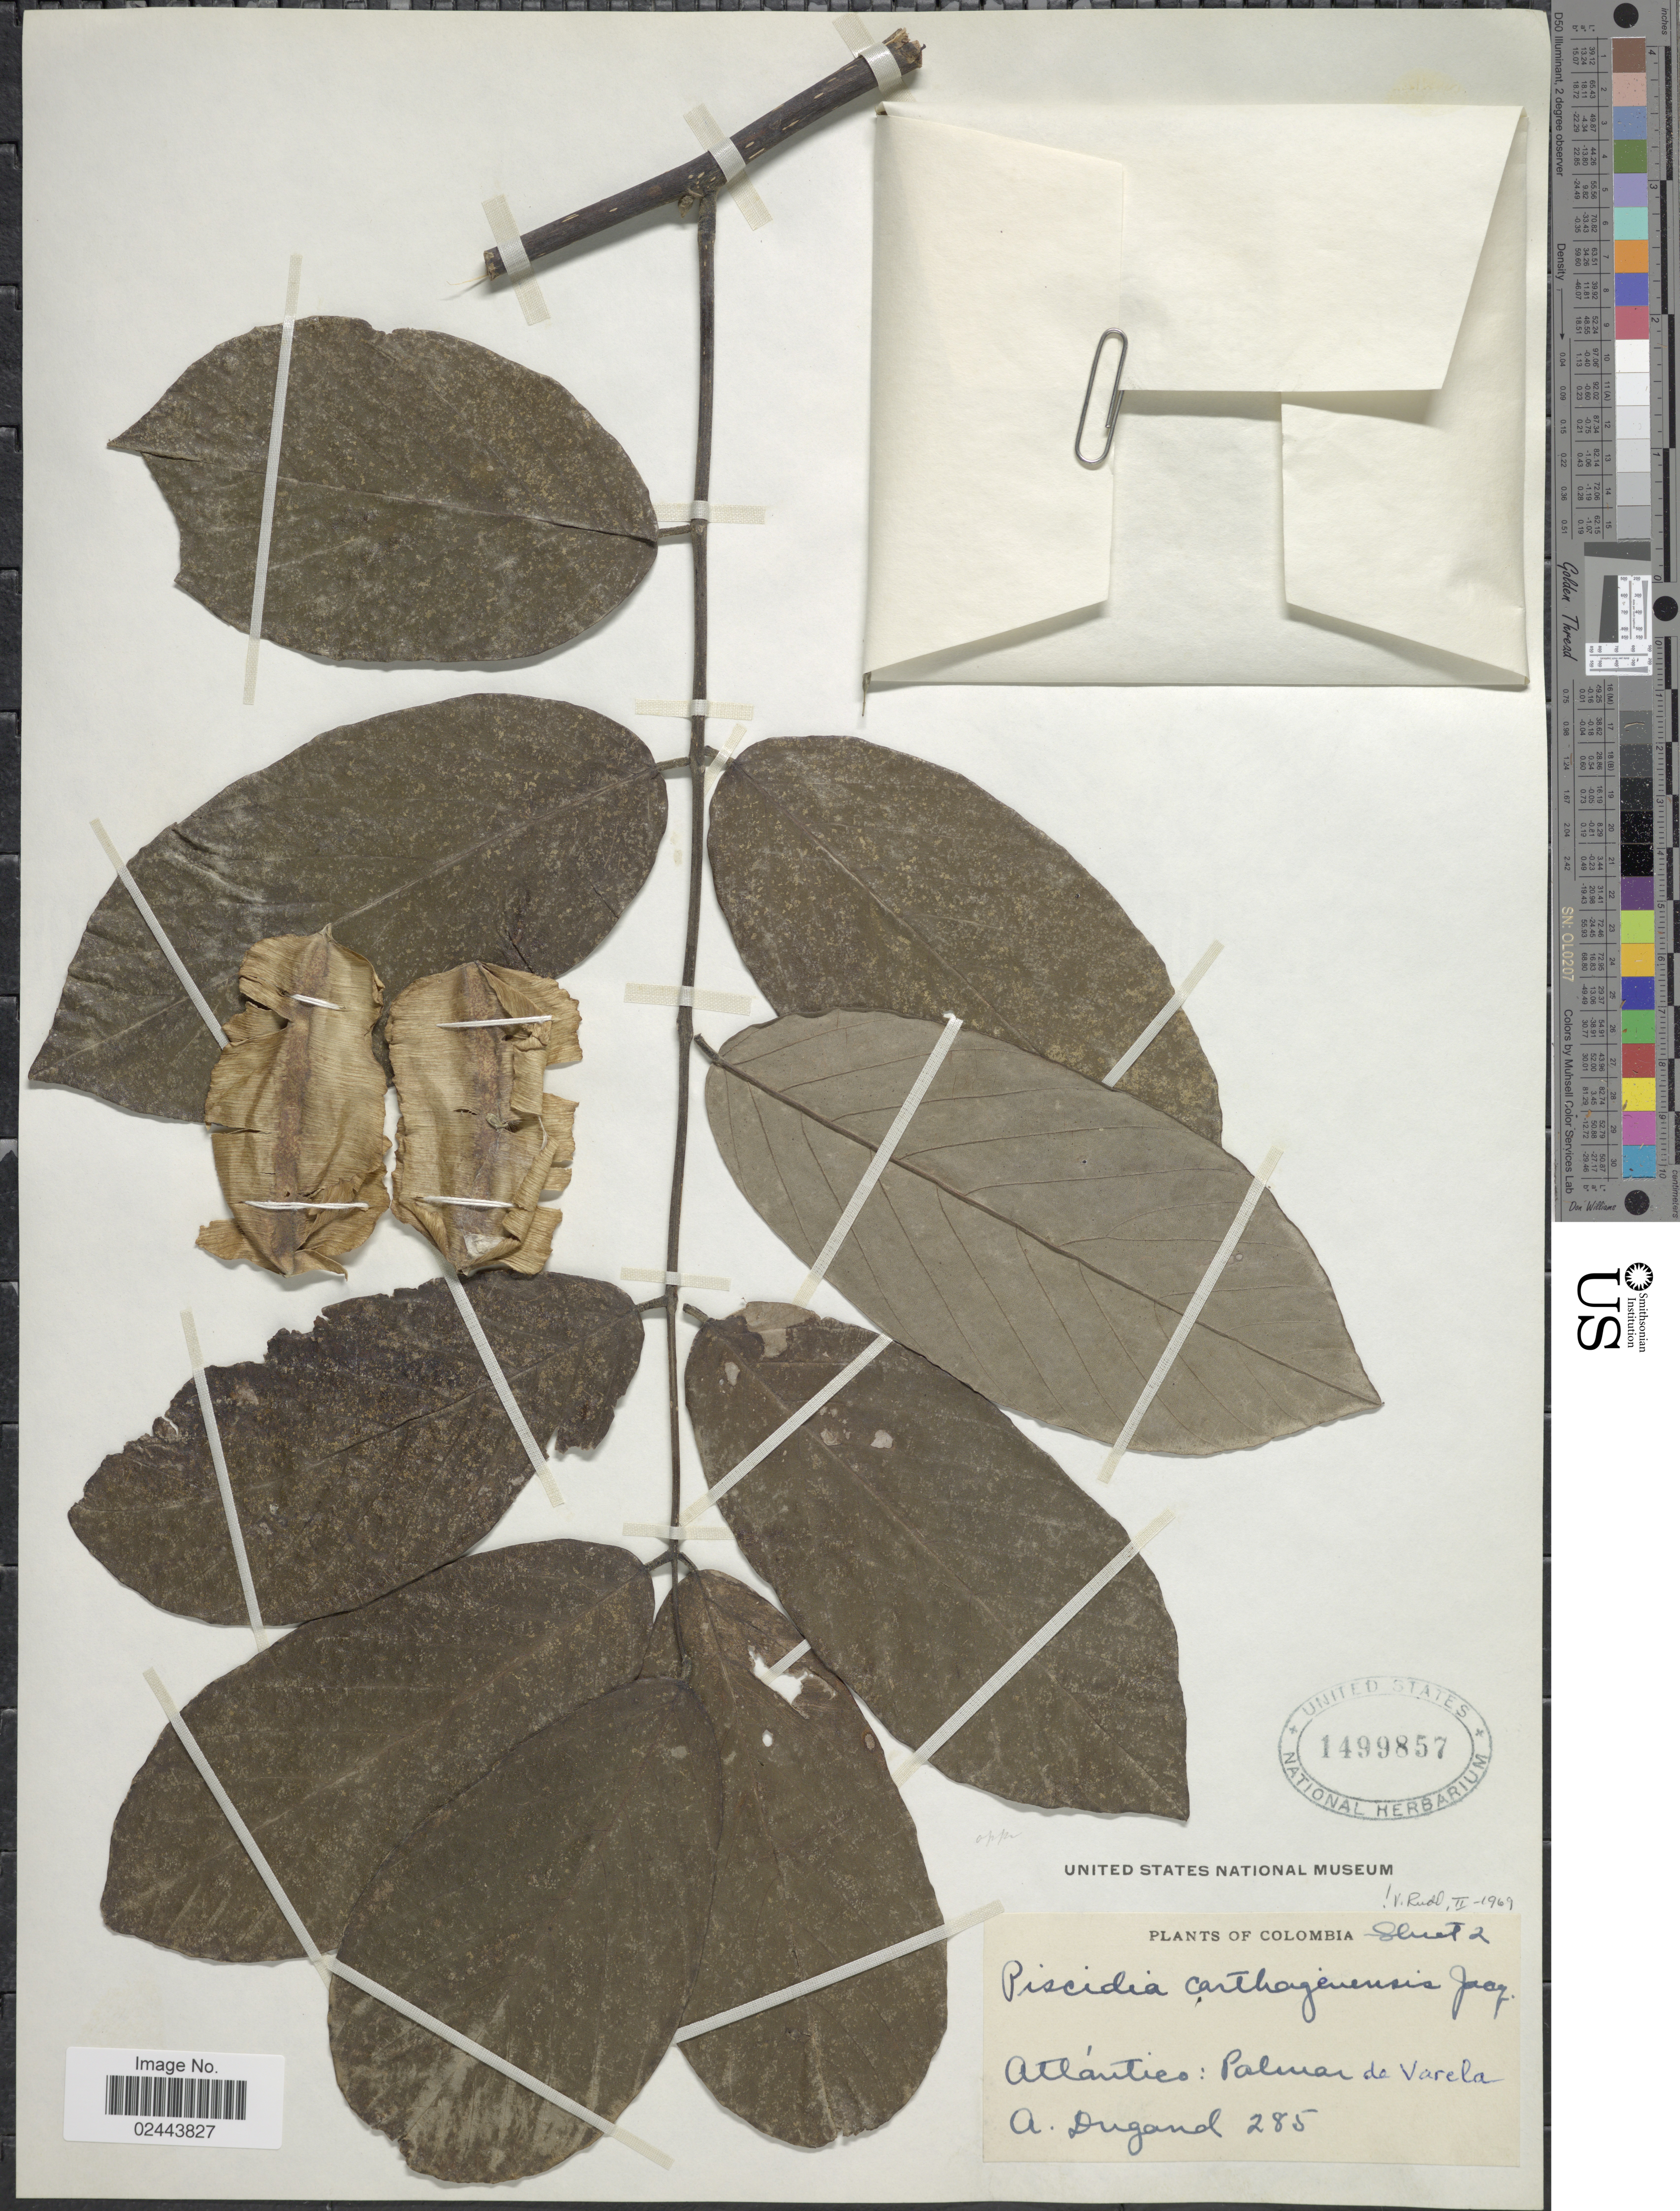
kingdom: Plantae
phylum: Tracheophyta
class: Magnoliopsida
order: Fabales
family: Fabaceae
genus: Piscidia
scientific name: Piscidia carthagenensis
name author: Jacq.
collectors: A. Dugand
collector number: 285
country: Colombia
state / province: Atlántico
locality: Palmar de Varela.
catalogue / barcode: US 1499857